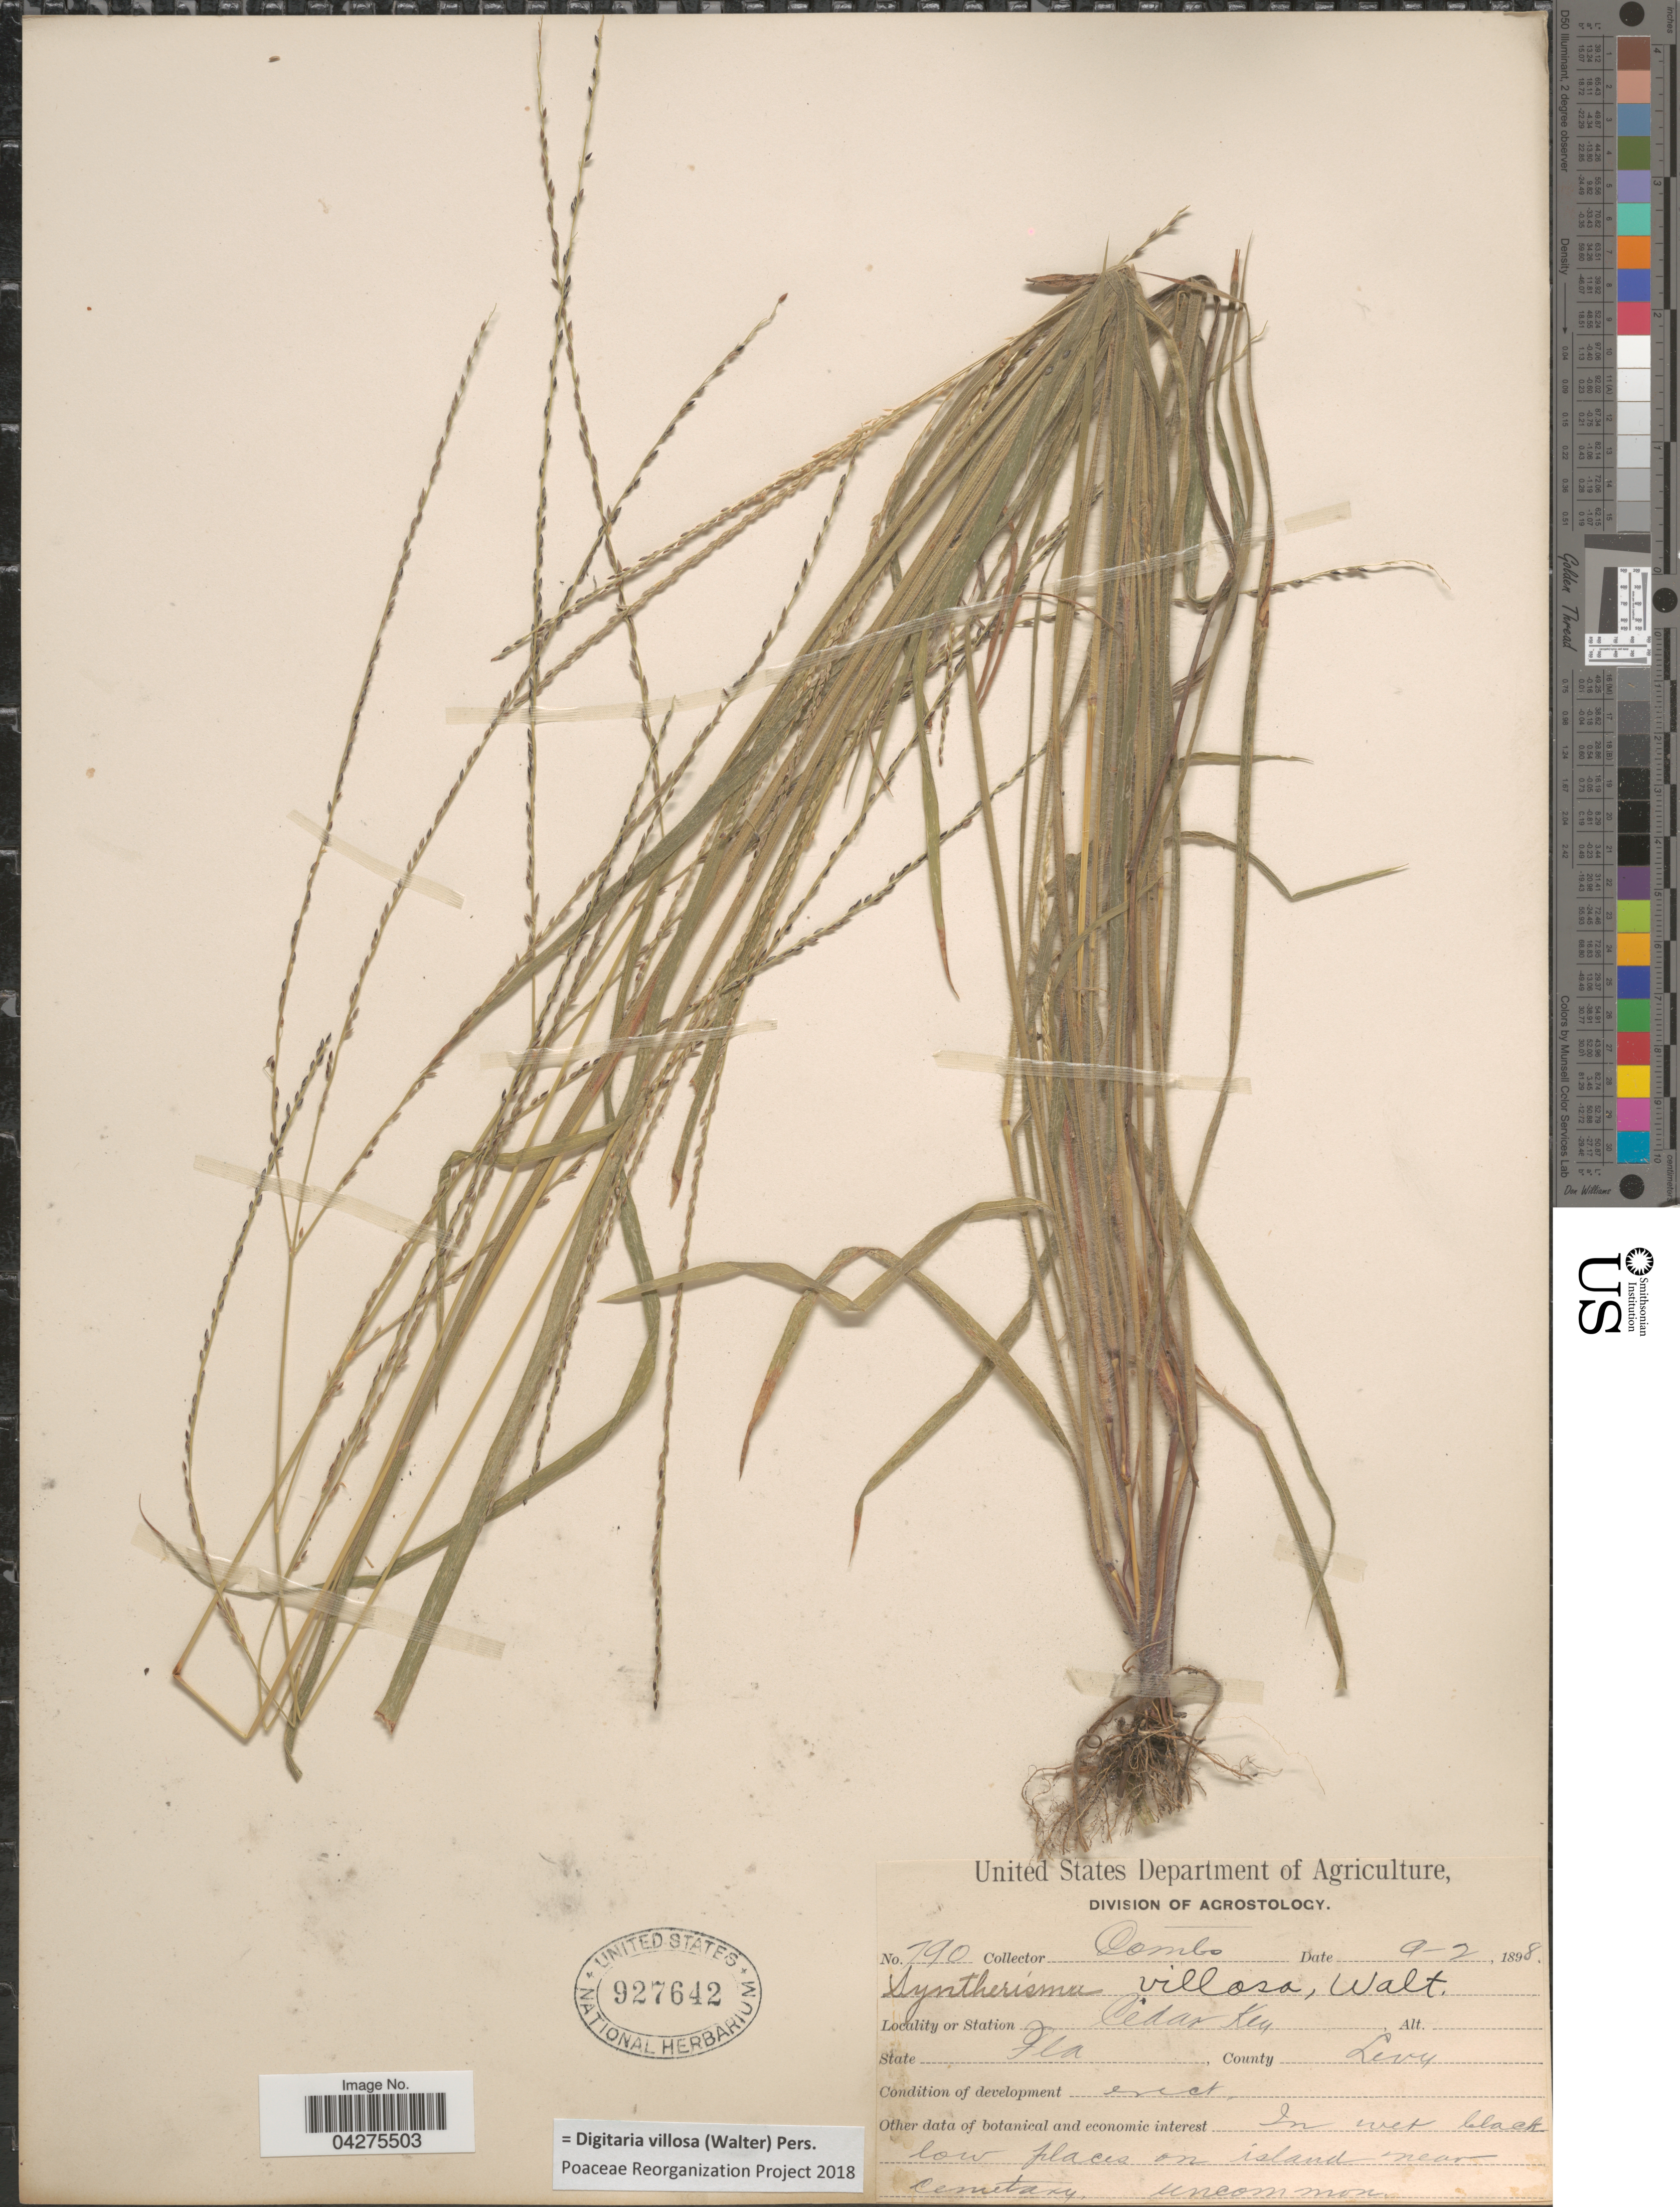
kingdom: Plantae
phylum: Tracheophyta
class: Liliopsida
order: Poales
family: Poaceae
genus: Digitaria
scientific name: Digitaria villosa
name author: (Walter) Pers.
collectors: -. Combs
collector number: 790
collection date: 1898-09-02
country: United States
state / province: Florida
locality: Cedar Key. In wet black low places on island near cemetary.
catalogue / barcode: US 927642